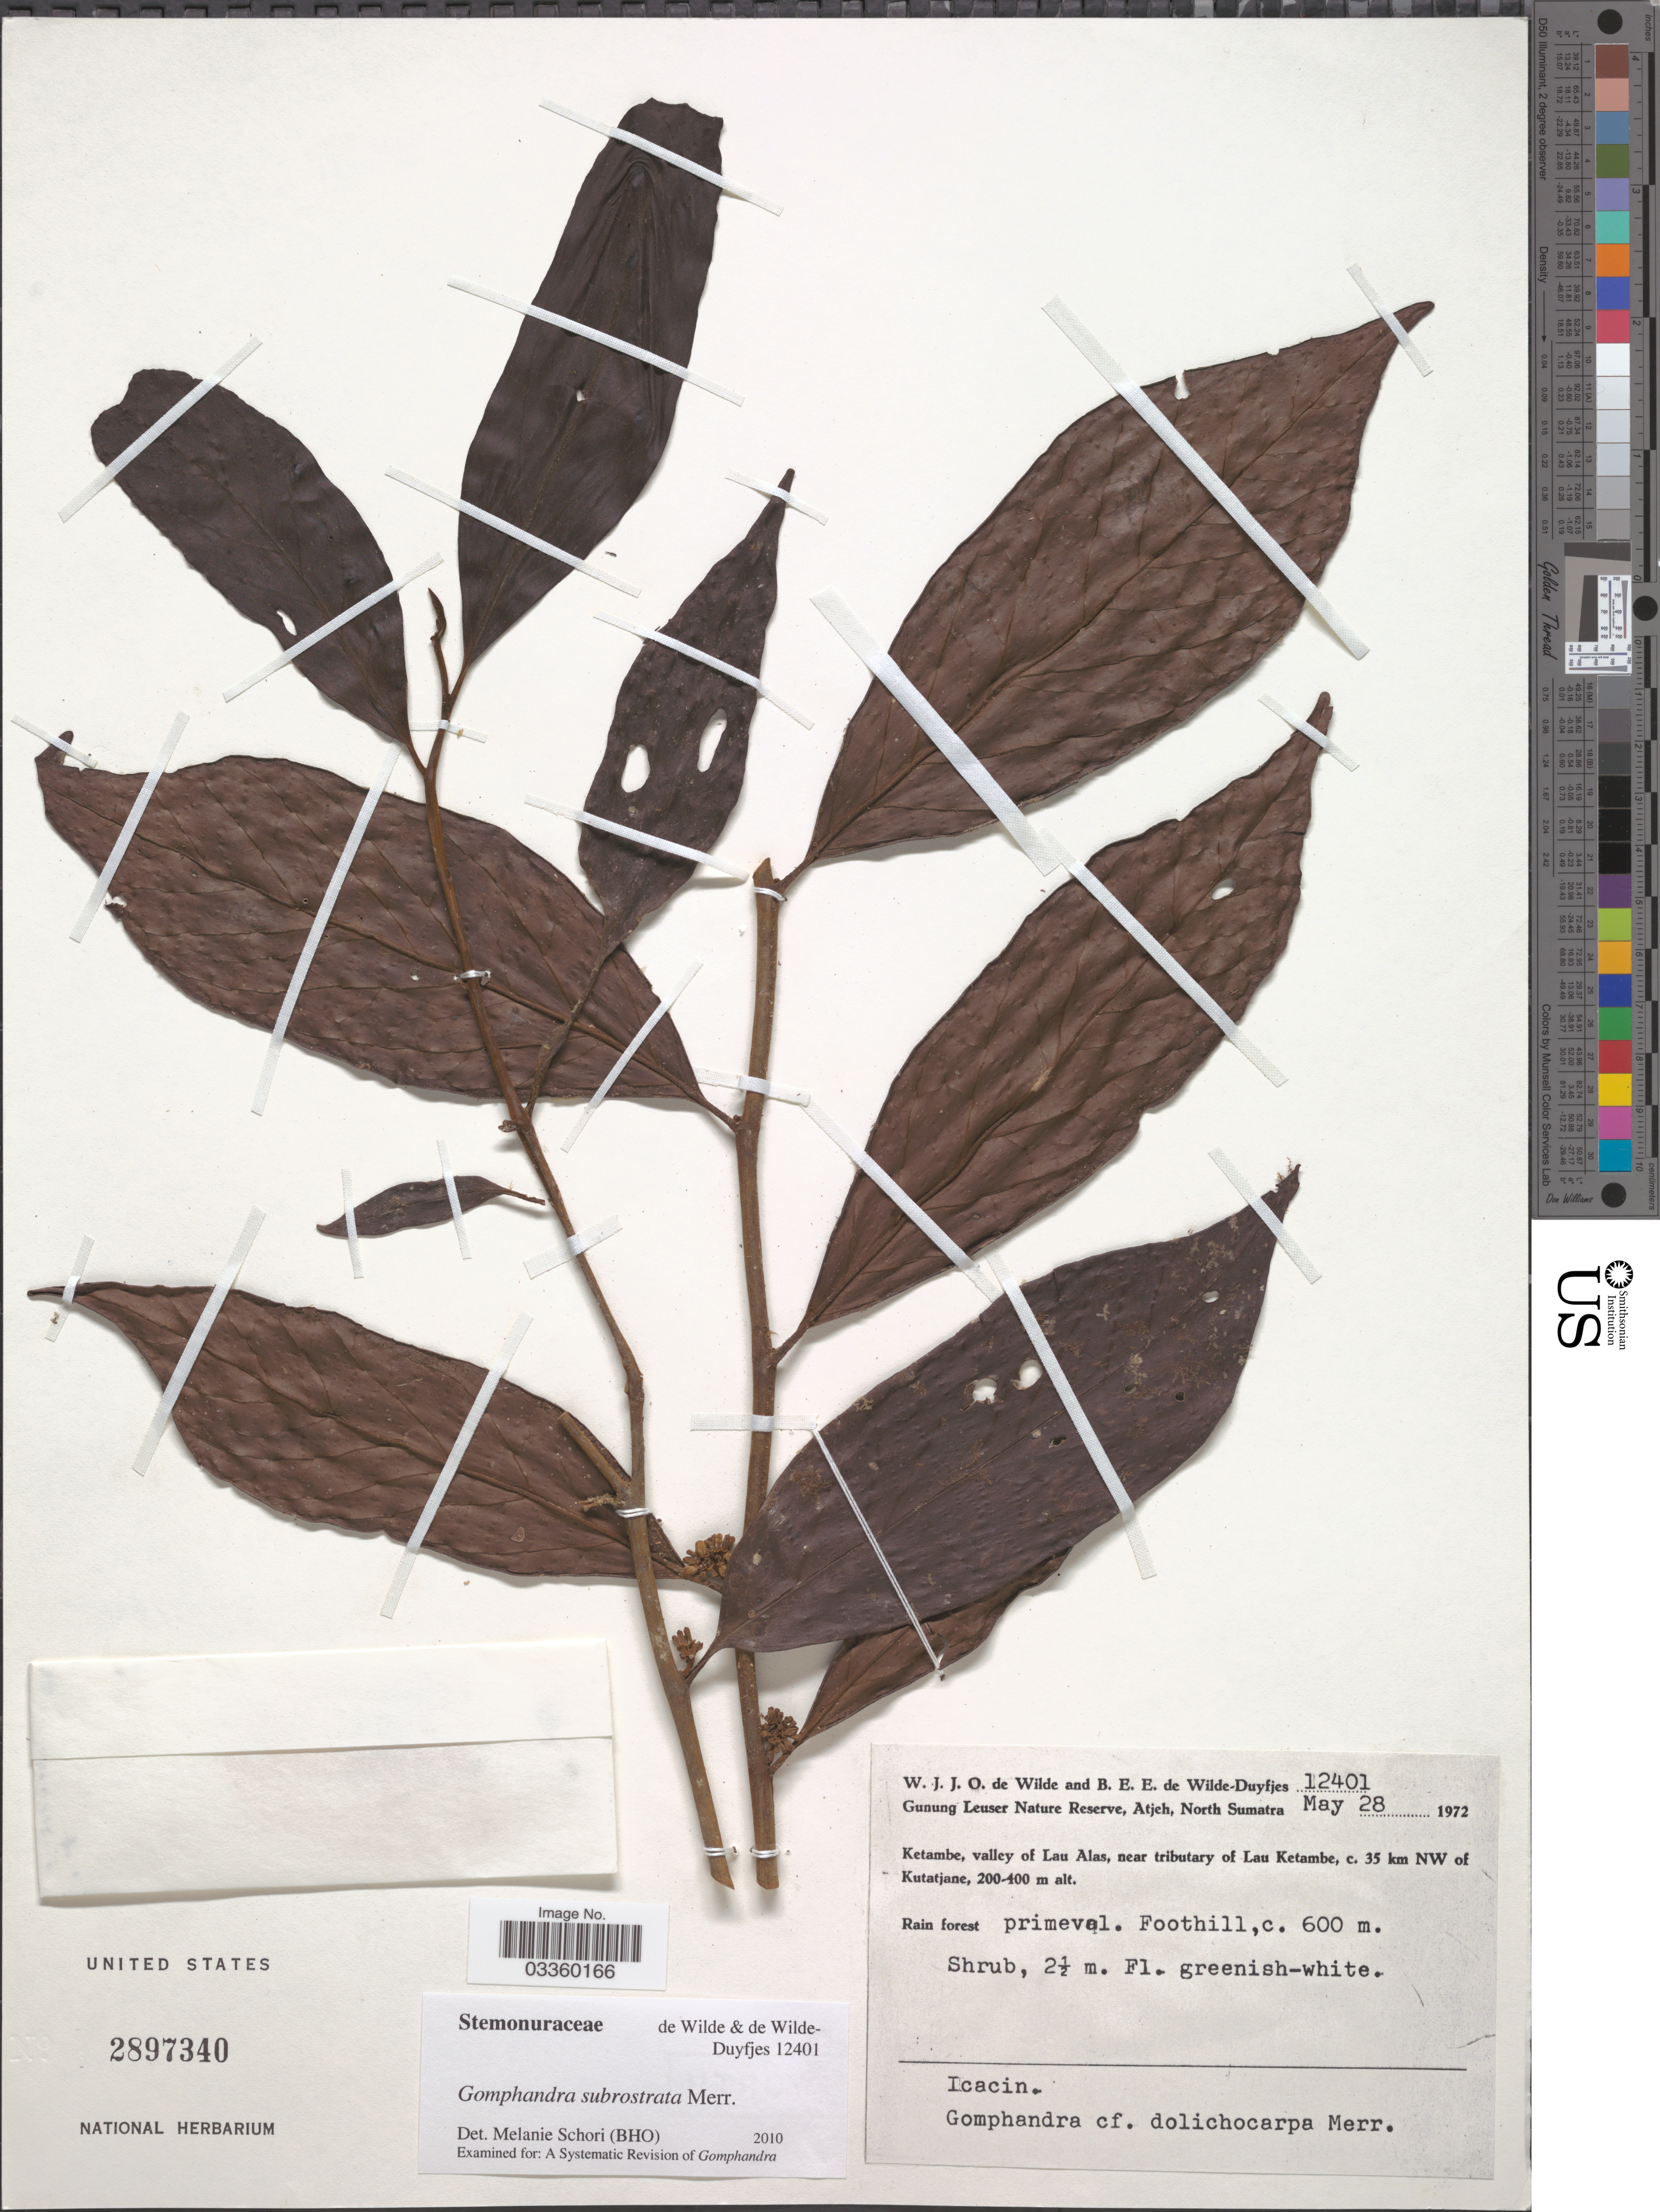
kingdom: Plantae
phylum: Tracheophyta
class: Magnoliopsida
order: Cardiopteridales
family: Stemonuraceae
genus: Gomphandra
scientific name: Gomphandra subrostrata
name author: Merr.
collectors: W. J. de Wilde & B. E. de Wilde-Duyfjes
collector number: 12401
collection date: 1972-05-28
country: Indonesia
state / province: Sumatra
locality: Gunung Leuser Nature Reserve, Atjeh, North Sumatra. Ketambe, valley of Lau Alas, near tributary of Lau Ketambe, c. 35 km NW of Kutatjane.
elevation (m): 200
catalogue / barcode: US 2897340